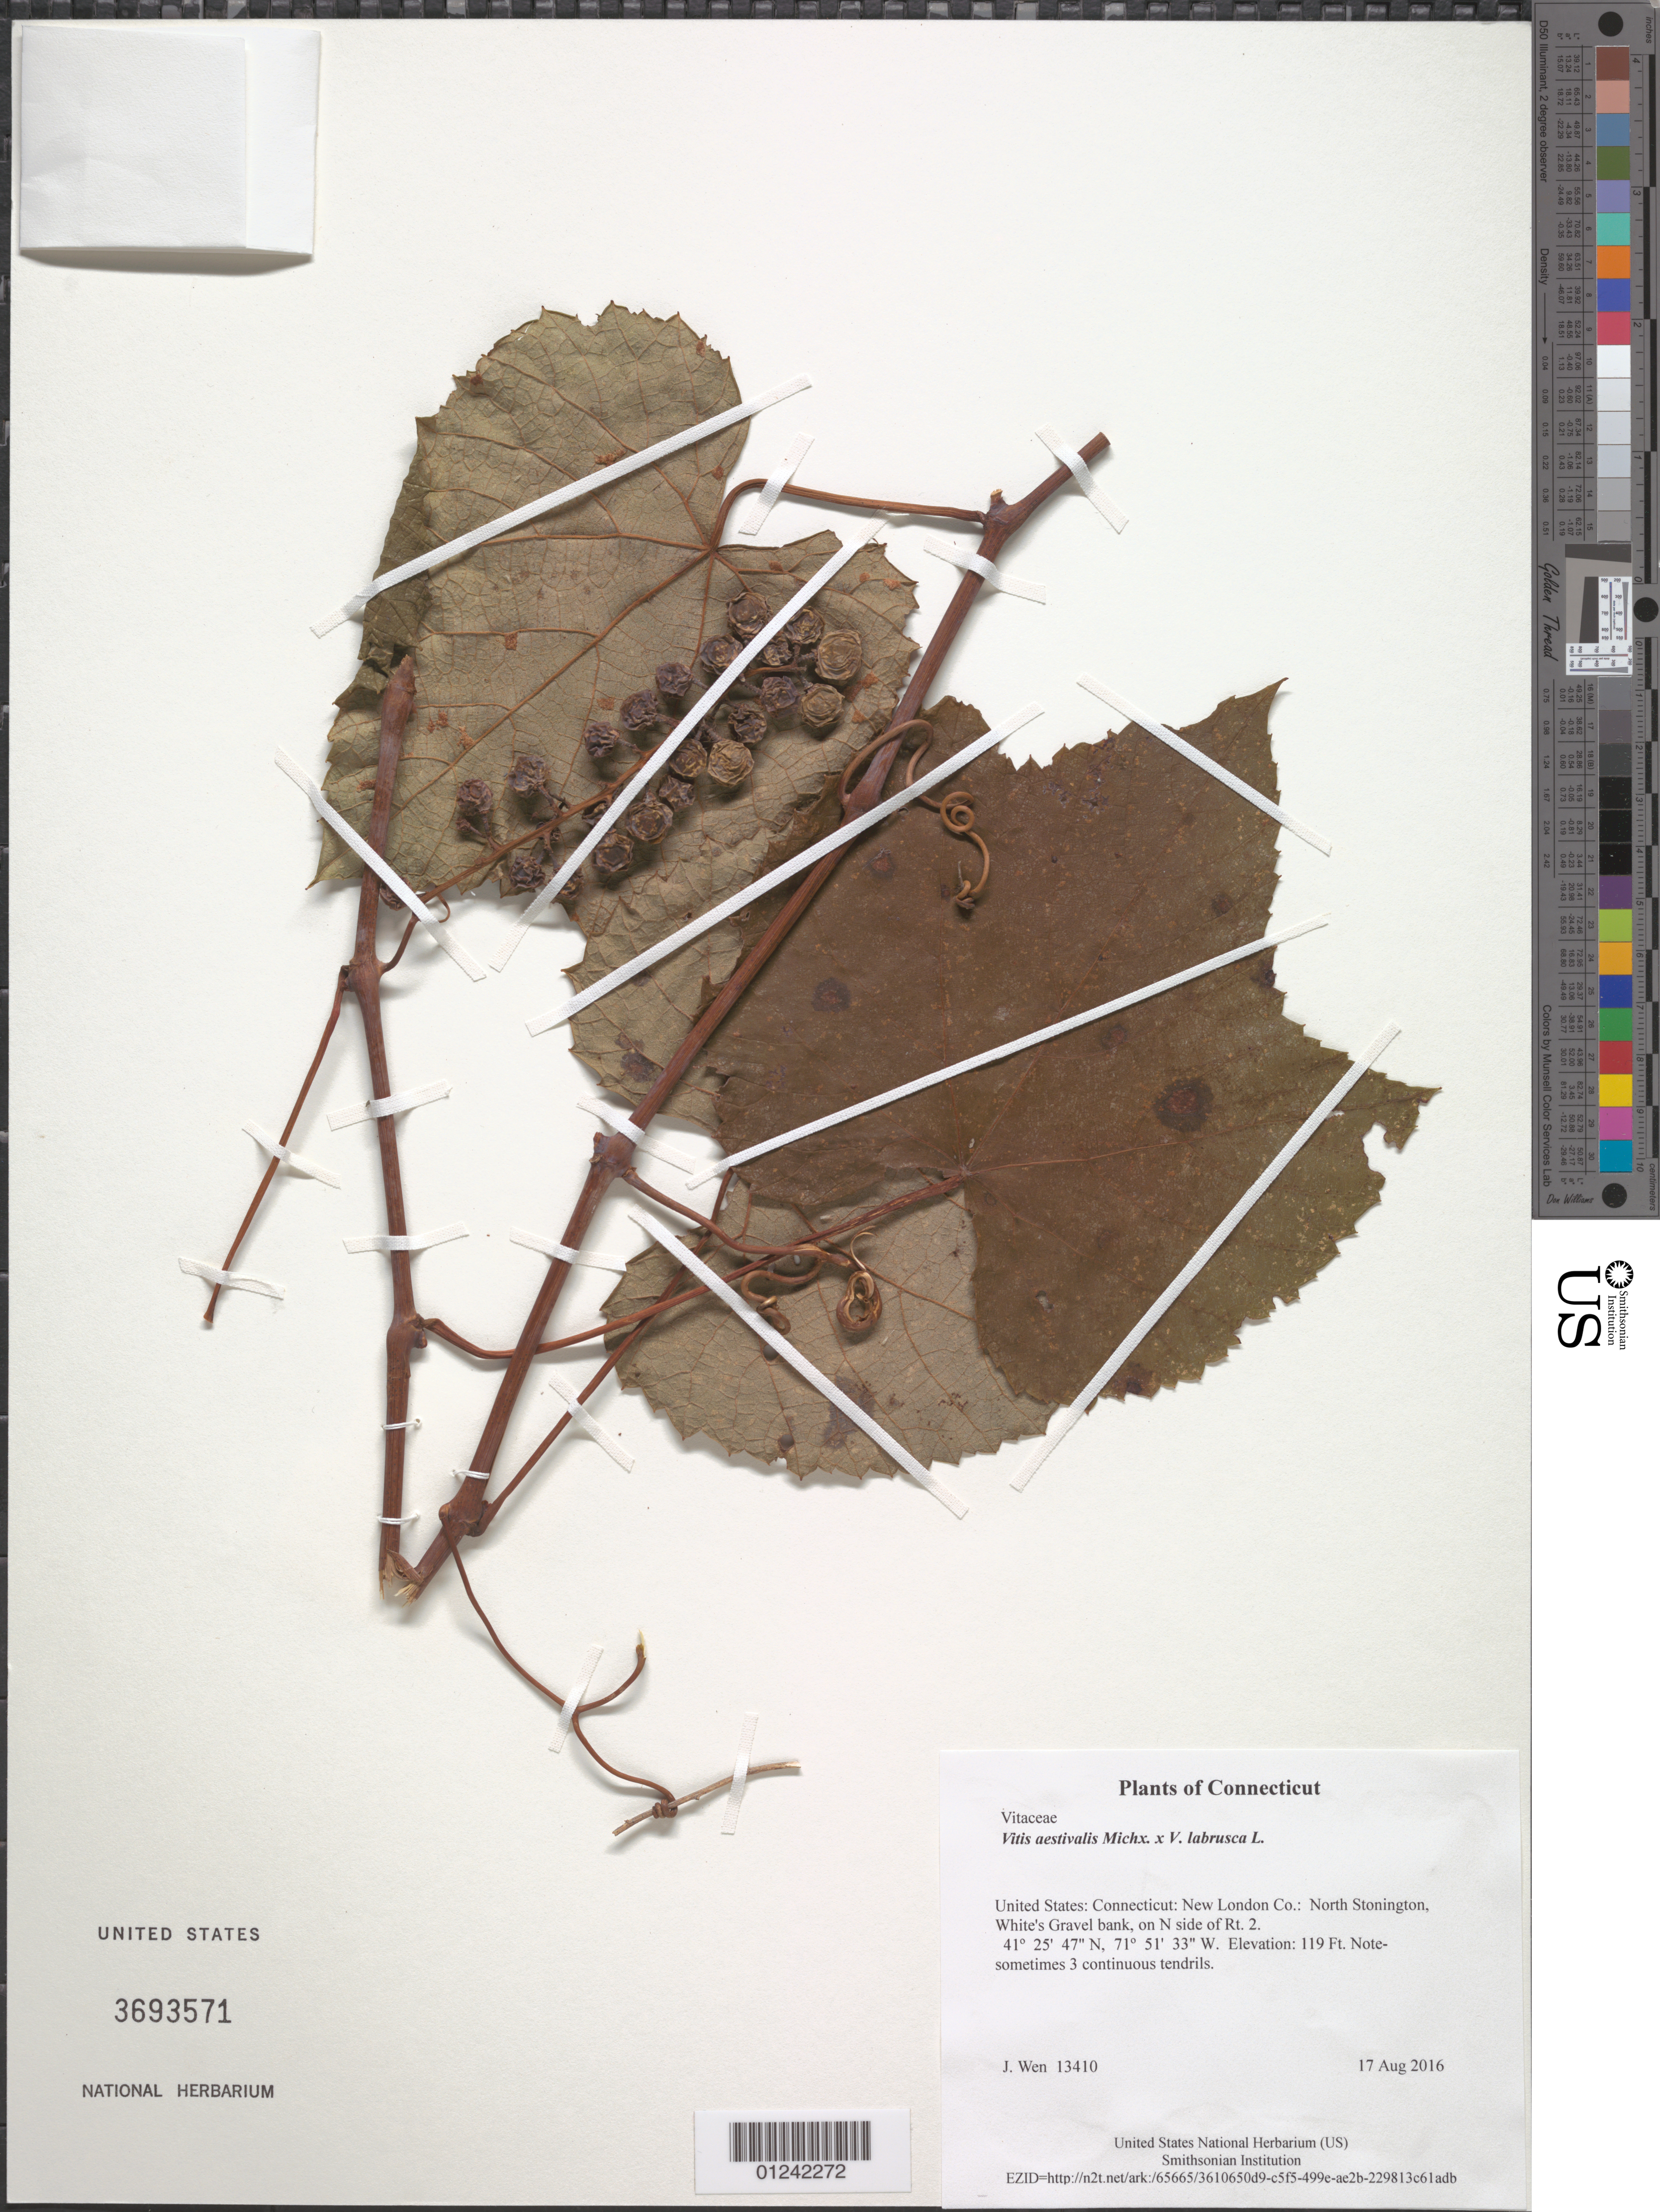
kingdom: Plantae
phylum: Tracheophyta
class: Magnoliopsida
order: Vitales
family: Vitaceae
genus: Vitis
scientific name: Vitis aestivalis x V. labrusca L.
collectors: J. Wen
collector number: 13410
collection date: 2016-08-17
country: United States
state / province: Connecticut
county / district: New London Co.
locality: North Stonington, White's Gravel bank, on N side of Rt. 2.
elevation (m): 36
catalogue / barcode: US 3693571